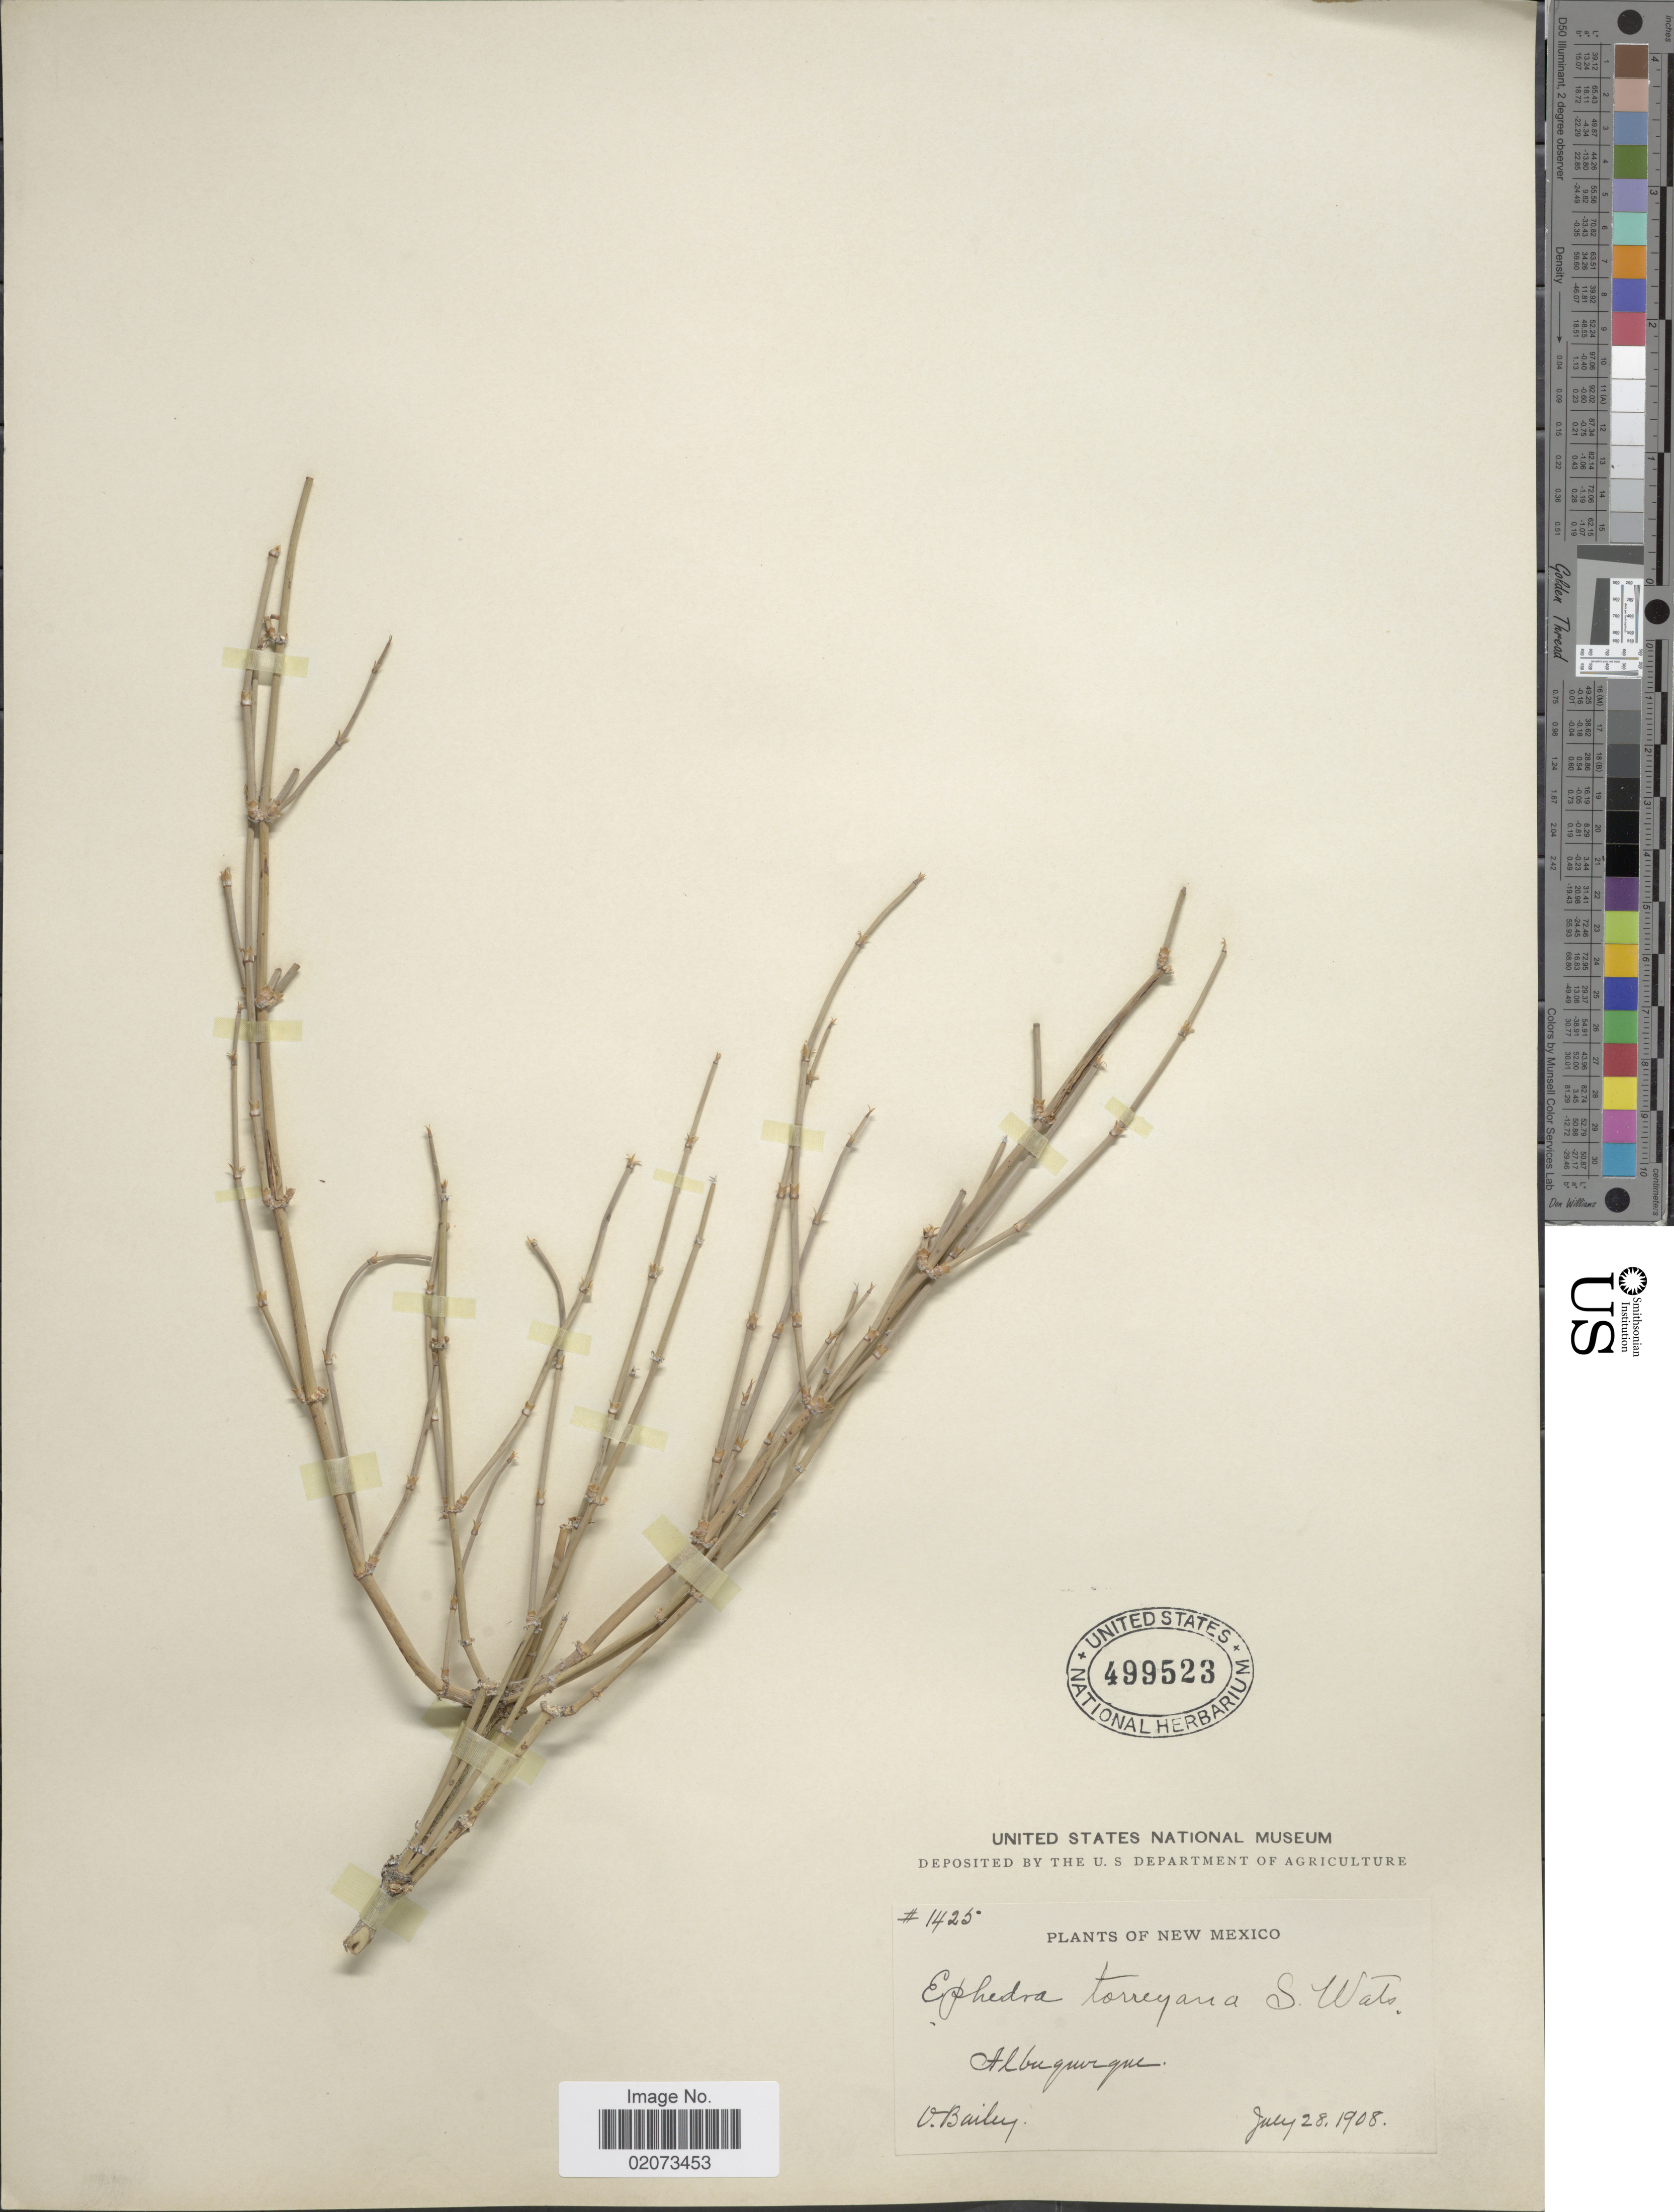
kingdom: Plantae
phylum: Tracheophyta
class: Gnetopsida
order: Ephedrales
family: Ephedraceae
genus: Ephedra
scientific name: Ephedra torreyana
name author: S. Watson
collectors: O. Bailey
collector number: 1425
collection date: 1908-07-28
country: United States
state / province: New Mexico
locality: Albuquerque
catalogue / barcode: US 499523